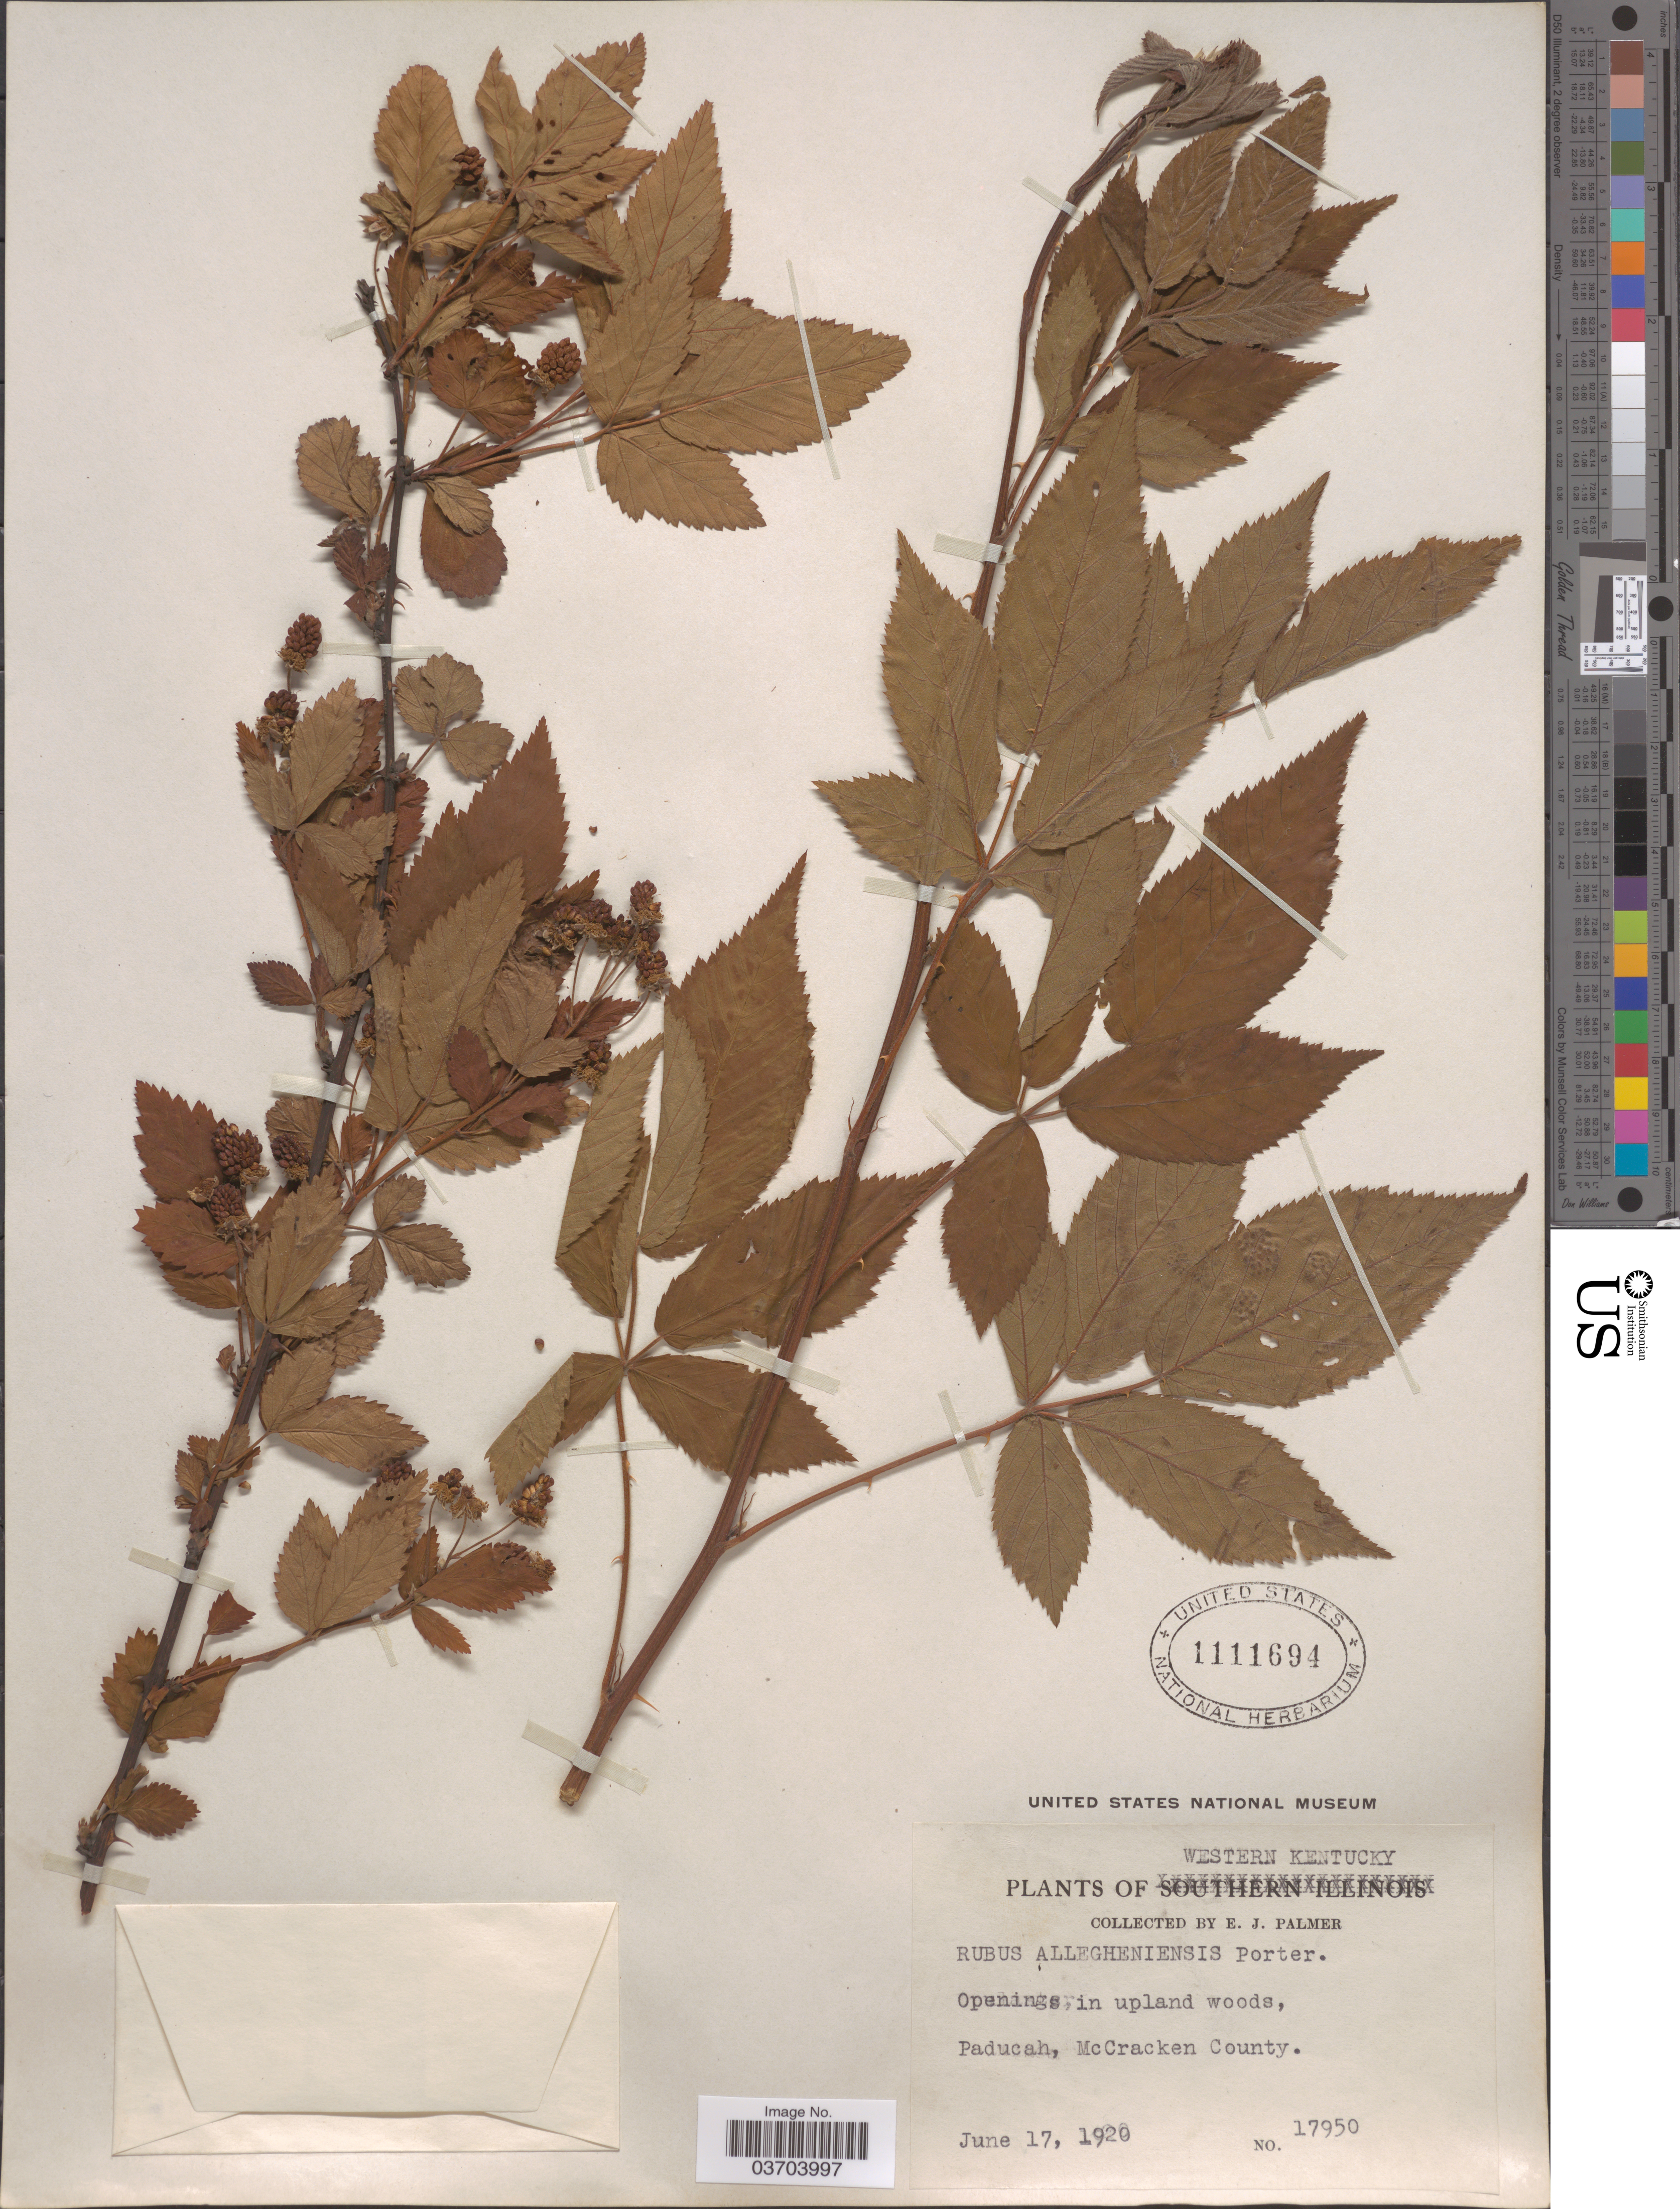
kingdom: Plantae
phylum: Tracheophyta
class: Magnoliopsida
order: Rosales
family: Rosaceae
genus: Rubus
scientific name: Rubus allegheniensis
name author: Porter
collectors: E. J. Palmer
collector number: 17950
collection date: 1920-06-17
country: United States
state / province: Kentucky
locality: Western Kentucky. Paducah, McCracken County.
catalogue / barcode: US 1111694